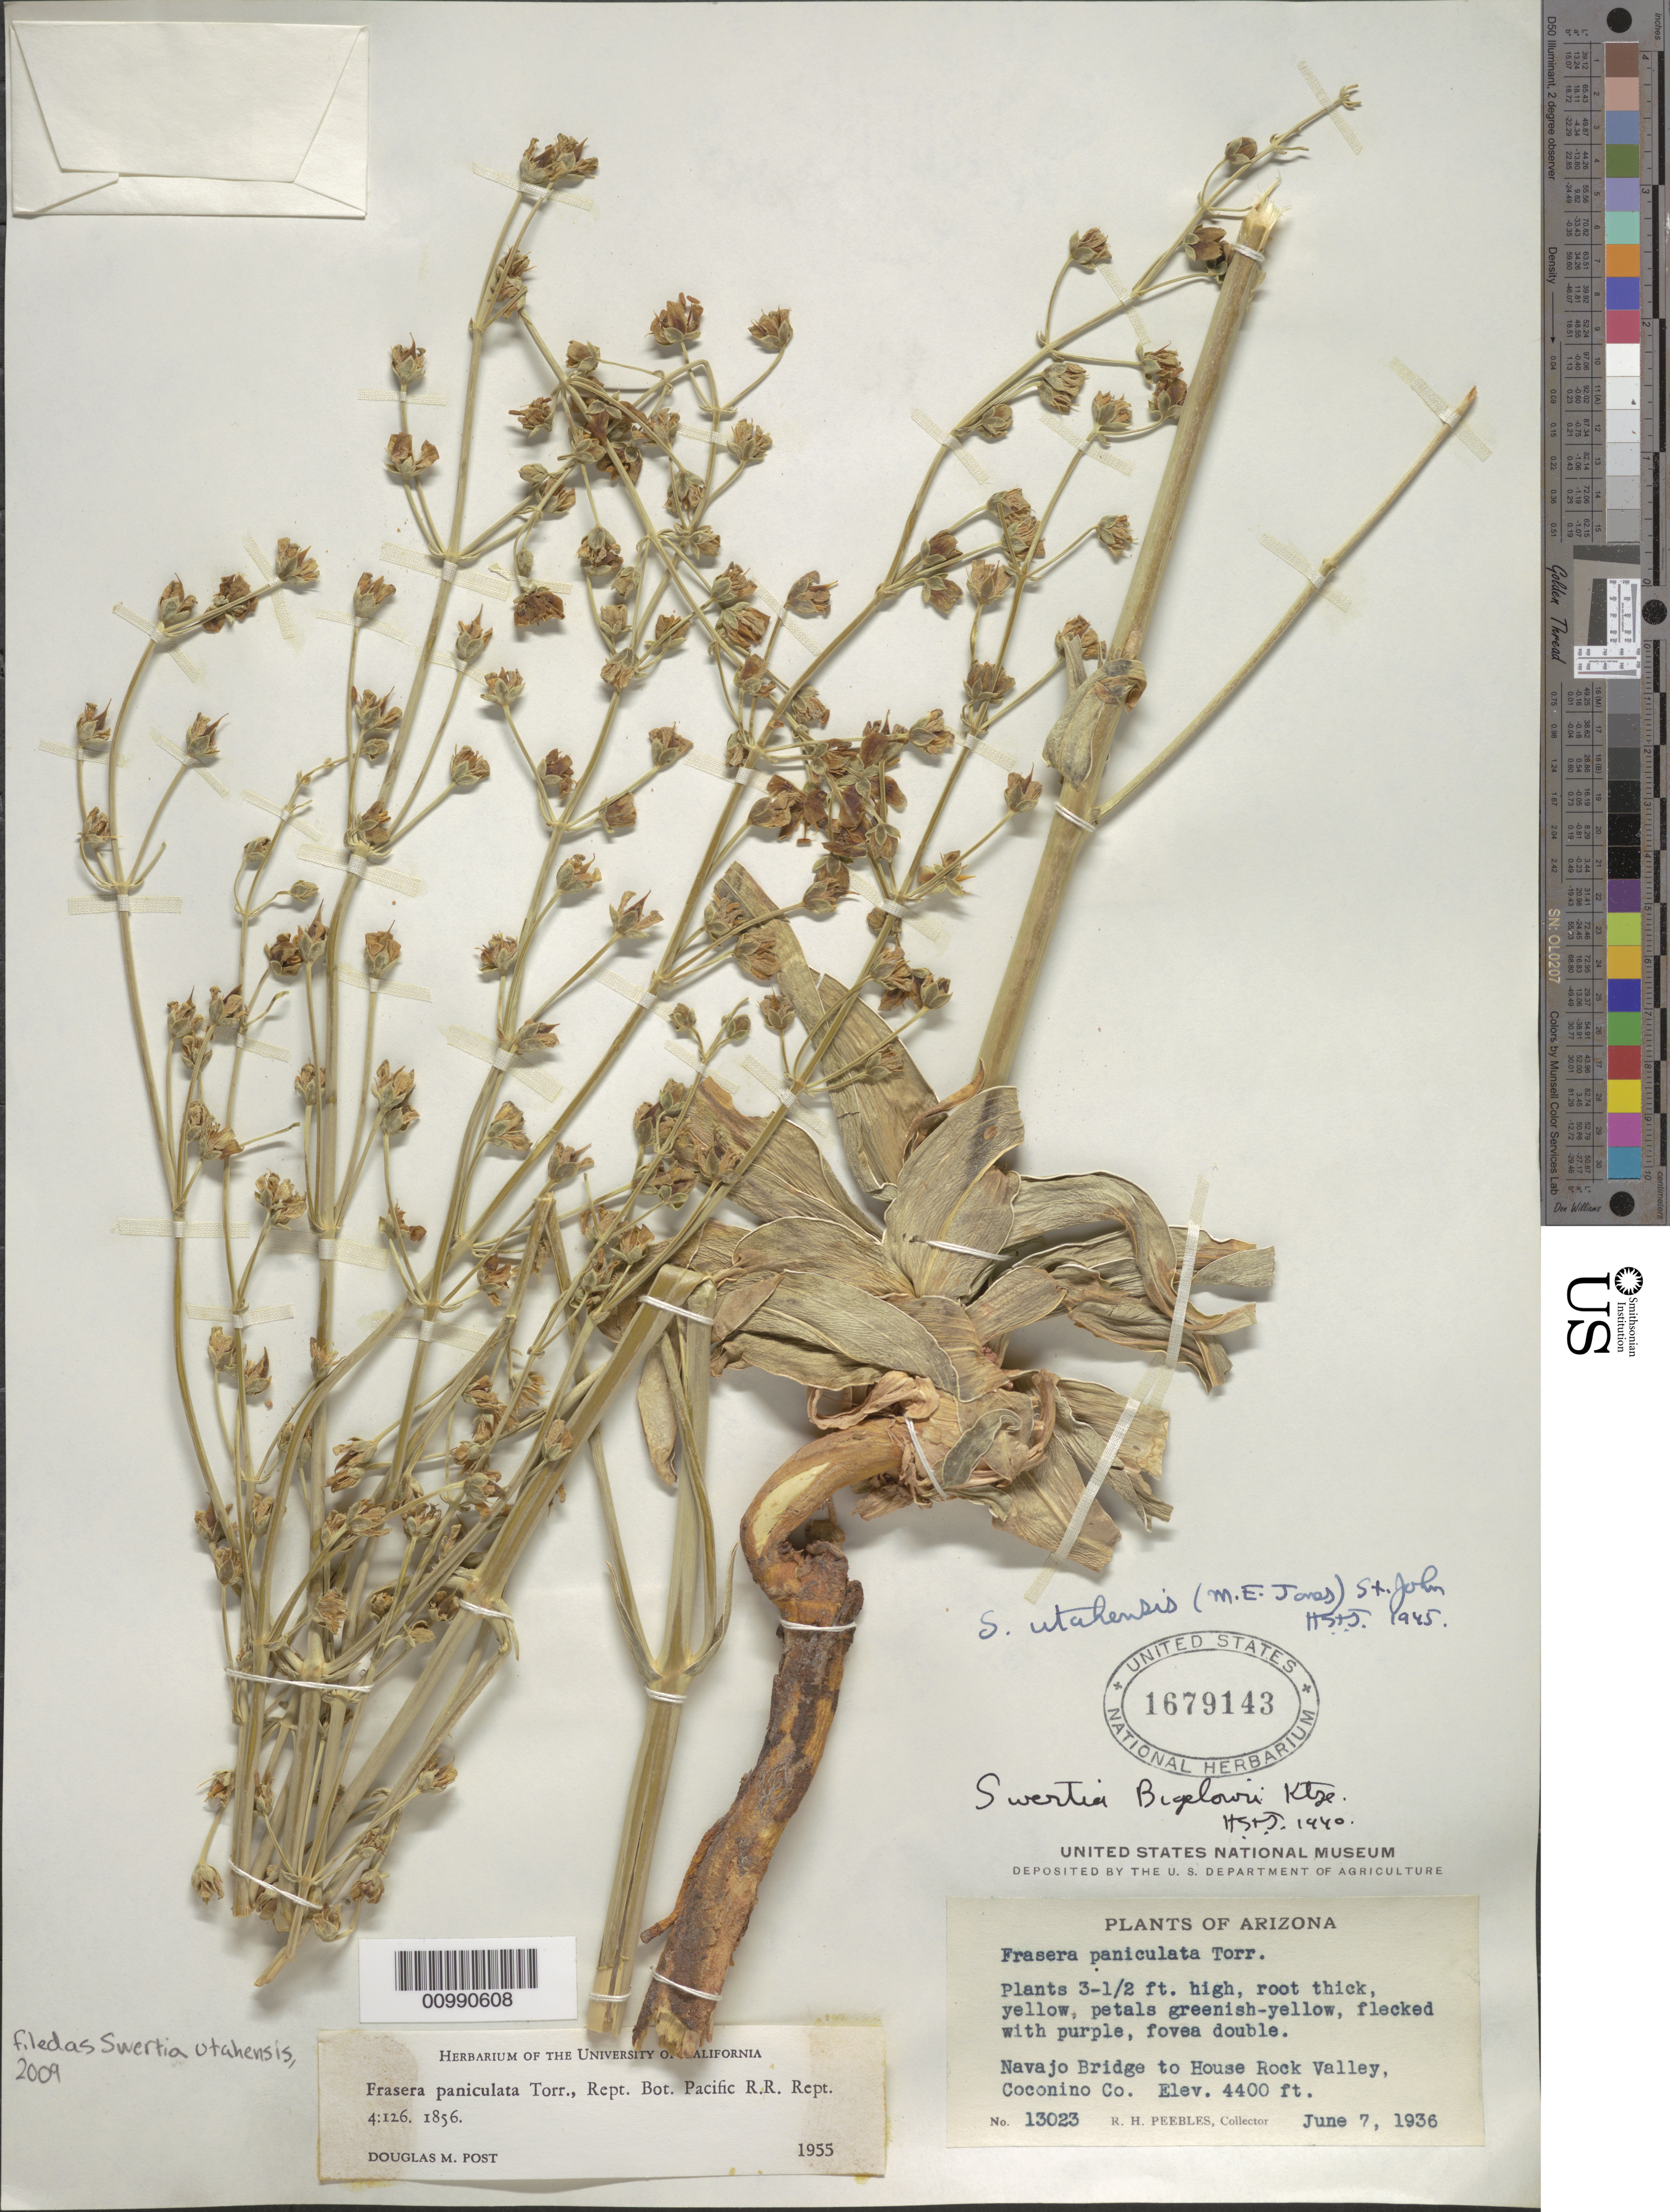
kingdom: Plantae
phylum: Tracheophyta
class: Magnoliopsida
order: Gentianales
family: Gentianaceae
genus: Swertia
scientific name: Swertia utahensis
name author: (M.E. Jones) H. St. John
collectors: R. H. Peebles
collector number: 13023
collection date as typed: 07 Jun 1936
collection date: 1936-06-07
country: United States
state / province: Arizona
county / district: Coconino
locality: Navajo Bridge to House Rock Valley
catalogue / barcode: US 1679143